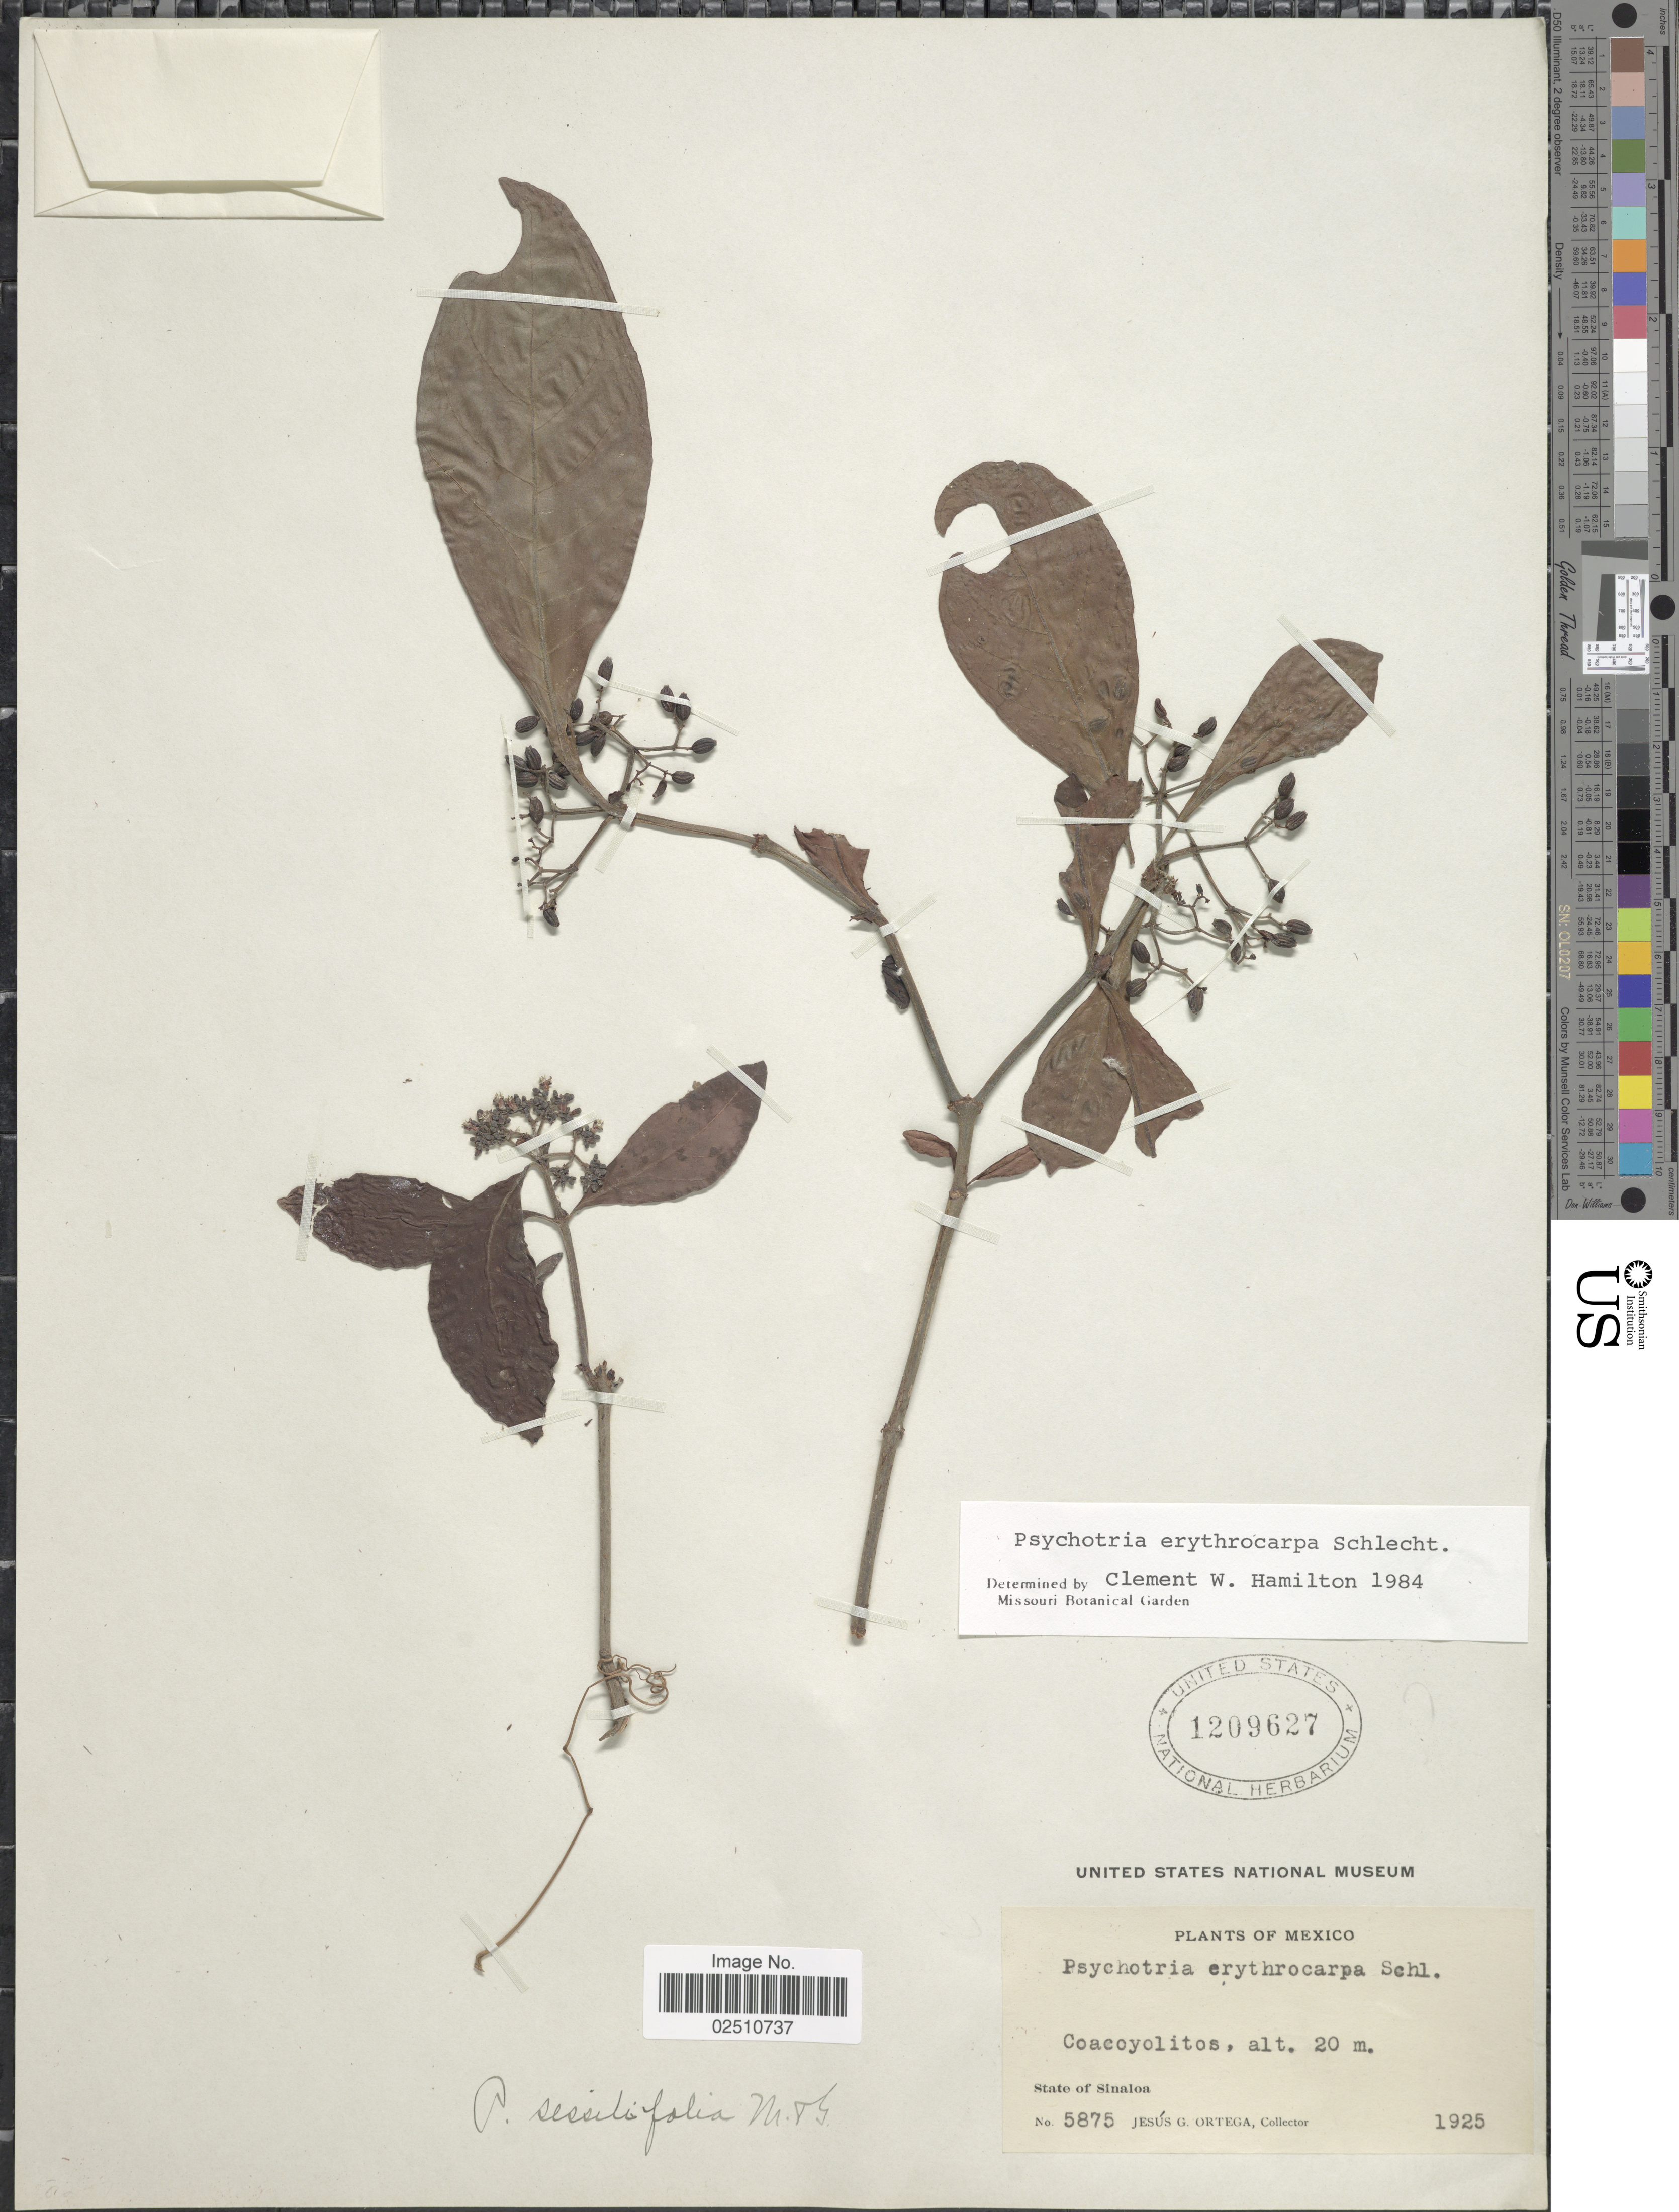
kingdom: Plantae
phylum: Tracheophyta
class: Magnoliopsida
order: Gentianales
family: Rubiaceae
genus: Psychotria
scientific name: Psychotria erythrocarpa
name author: Schltdl.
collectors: J. Ortega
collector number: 5875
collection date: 1925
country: Mexico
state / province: Sinaloa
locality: Coacoyolitos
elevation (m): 20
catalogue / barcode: US 1209627